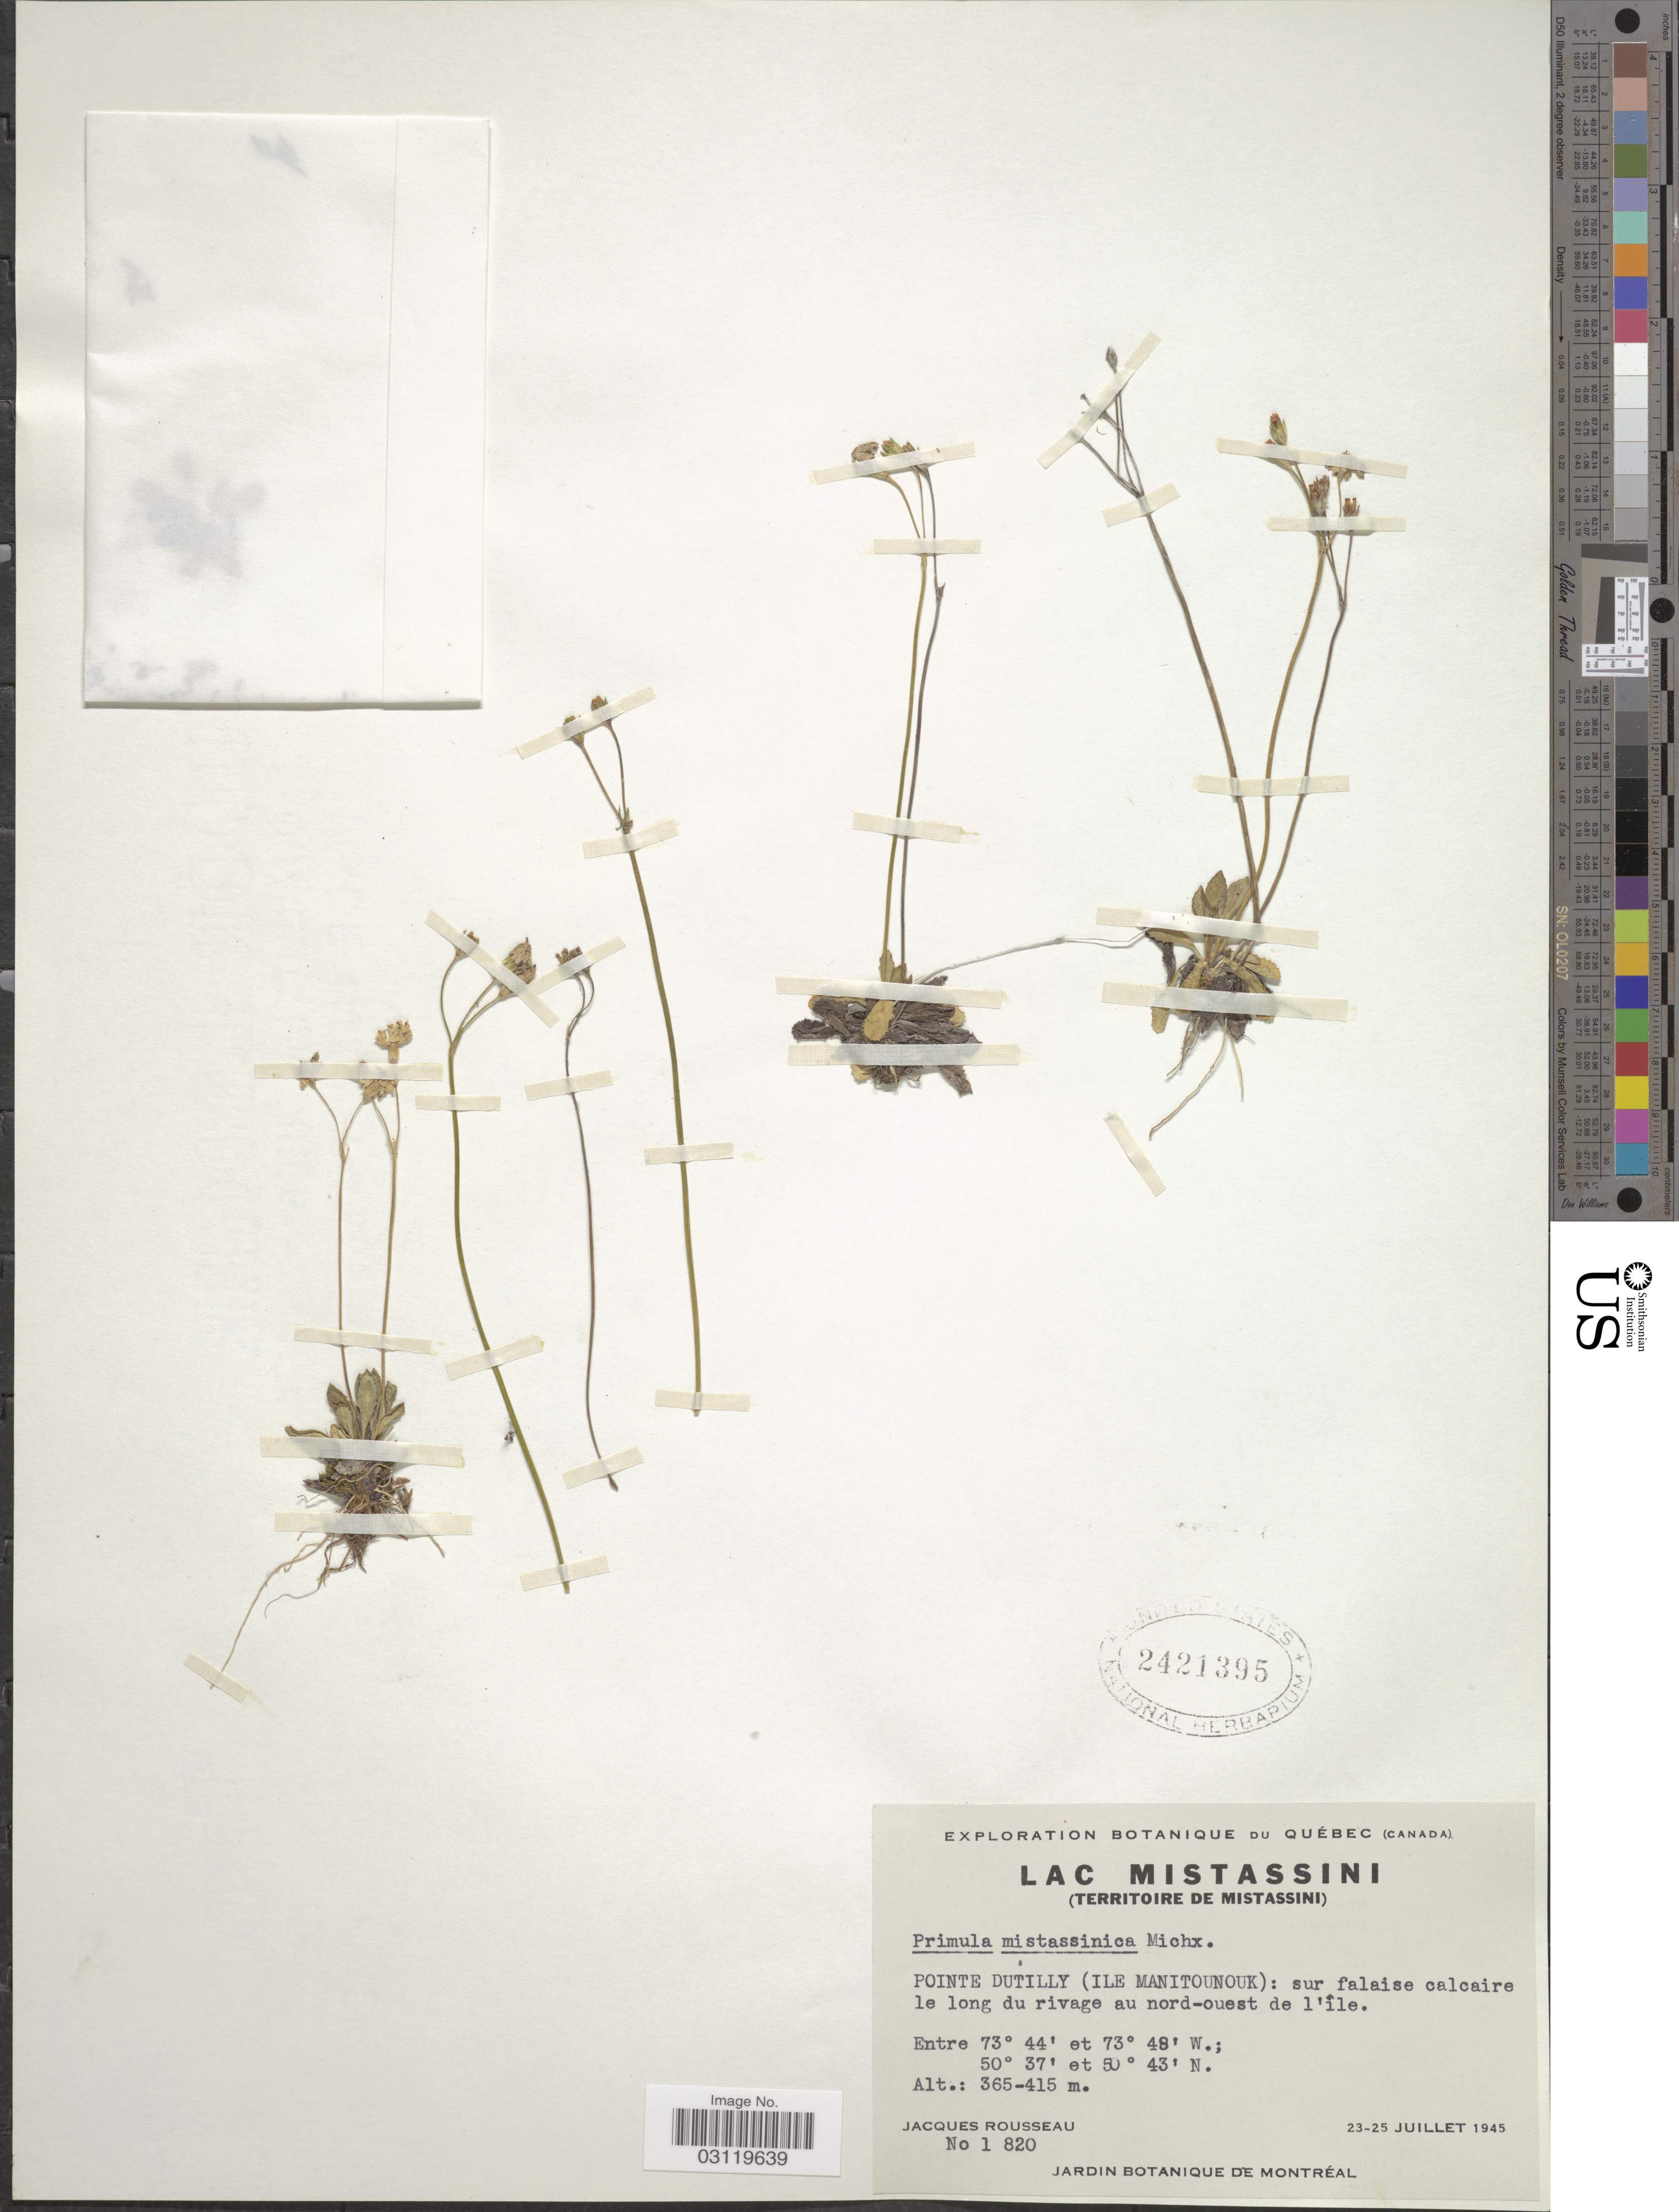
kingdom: Plantae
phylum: Tracheophyta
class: Magnoliopsida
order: Ericales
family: Primulaceae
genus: Primula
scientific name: Primula mistassinica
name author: Michx.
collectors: J. Rousseau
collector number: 1820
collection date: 1945-07-23/1945-07-25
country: Canada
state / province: Quebec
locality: Lac Mistassini (Territoire de Mistassini), Pointe Dutilly (Ile Manitounouk): sur falaise calcaire le long du rivage au nord-ouest de l'île.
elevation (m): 365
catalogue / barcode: US 2421395